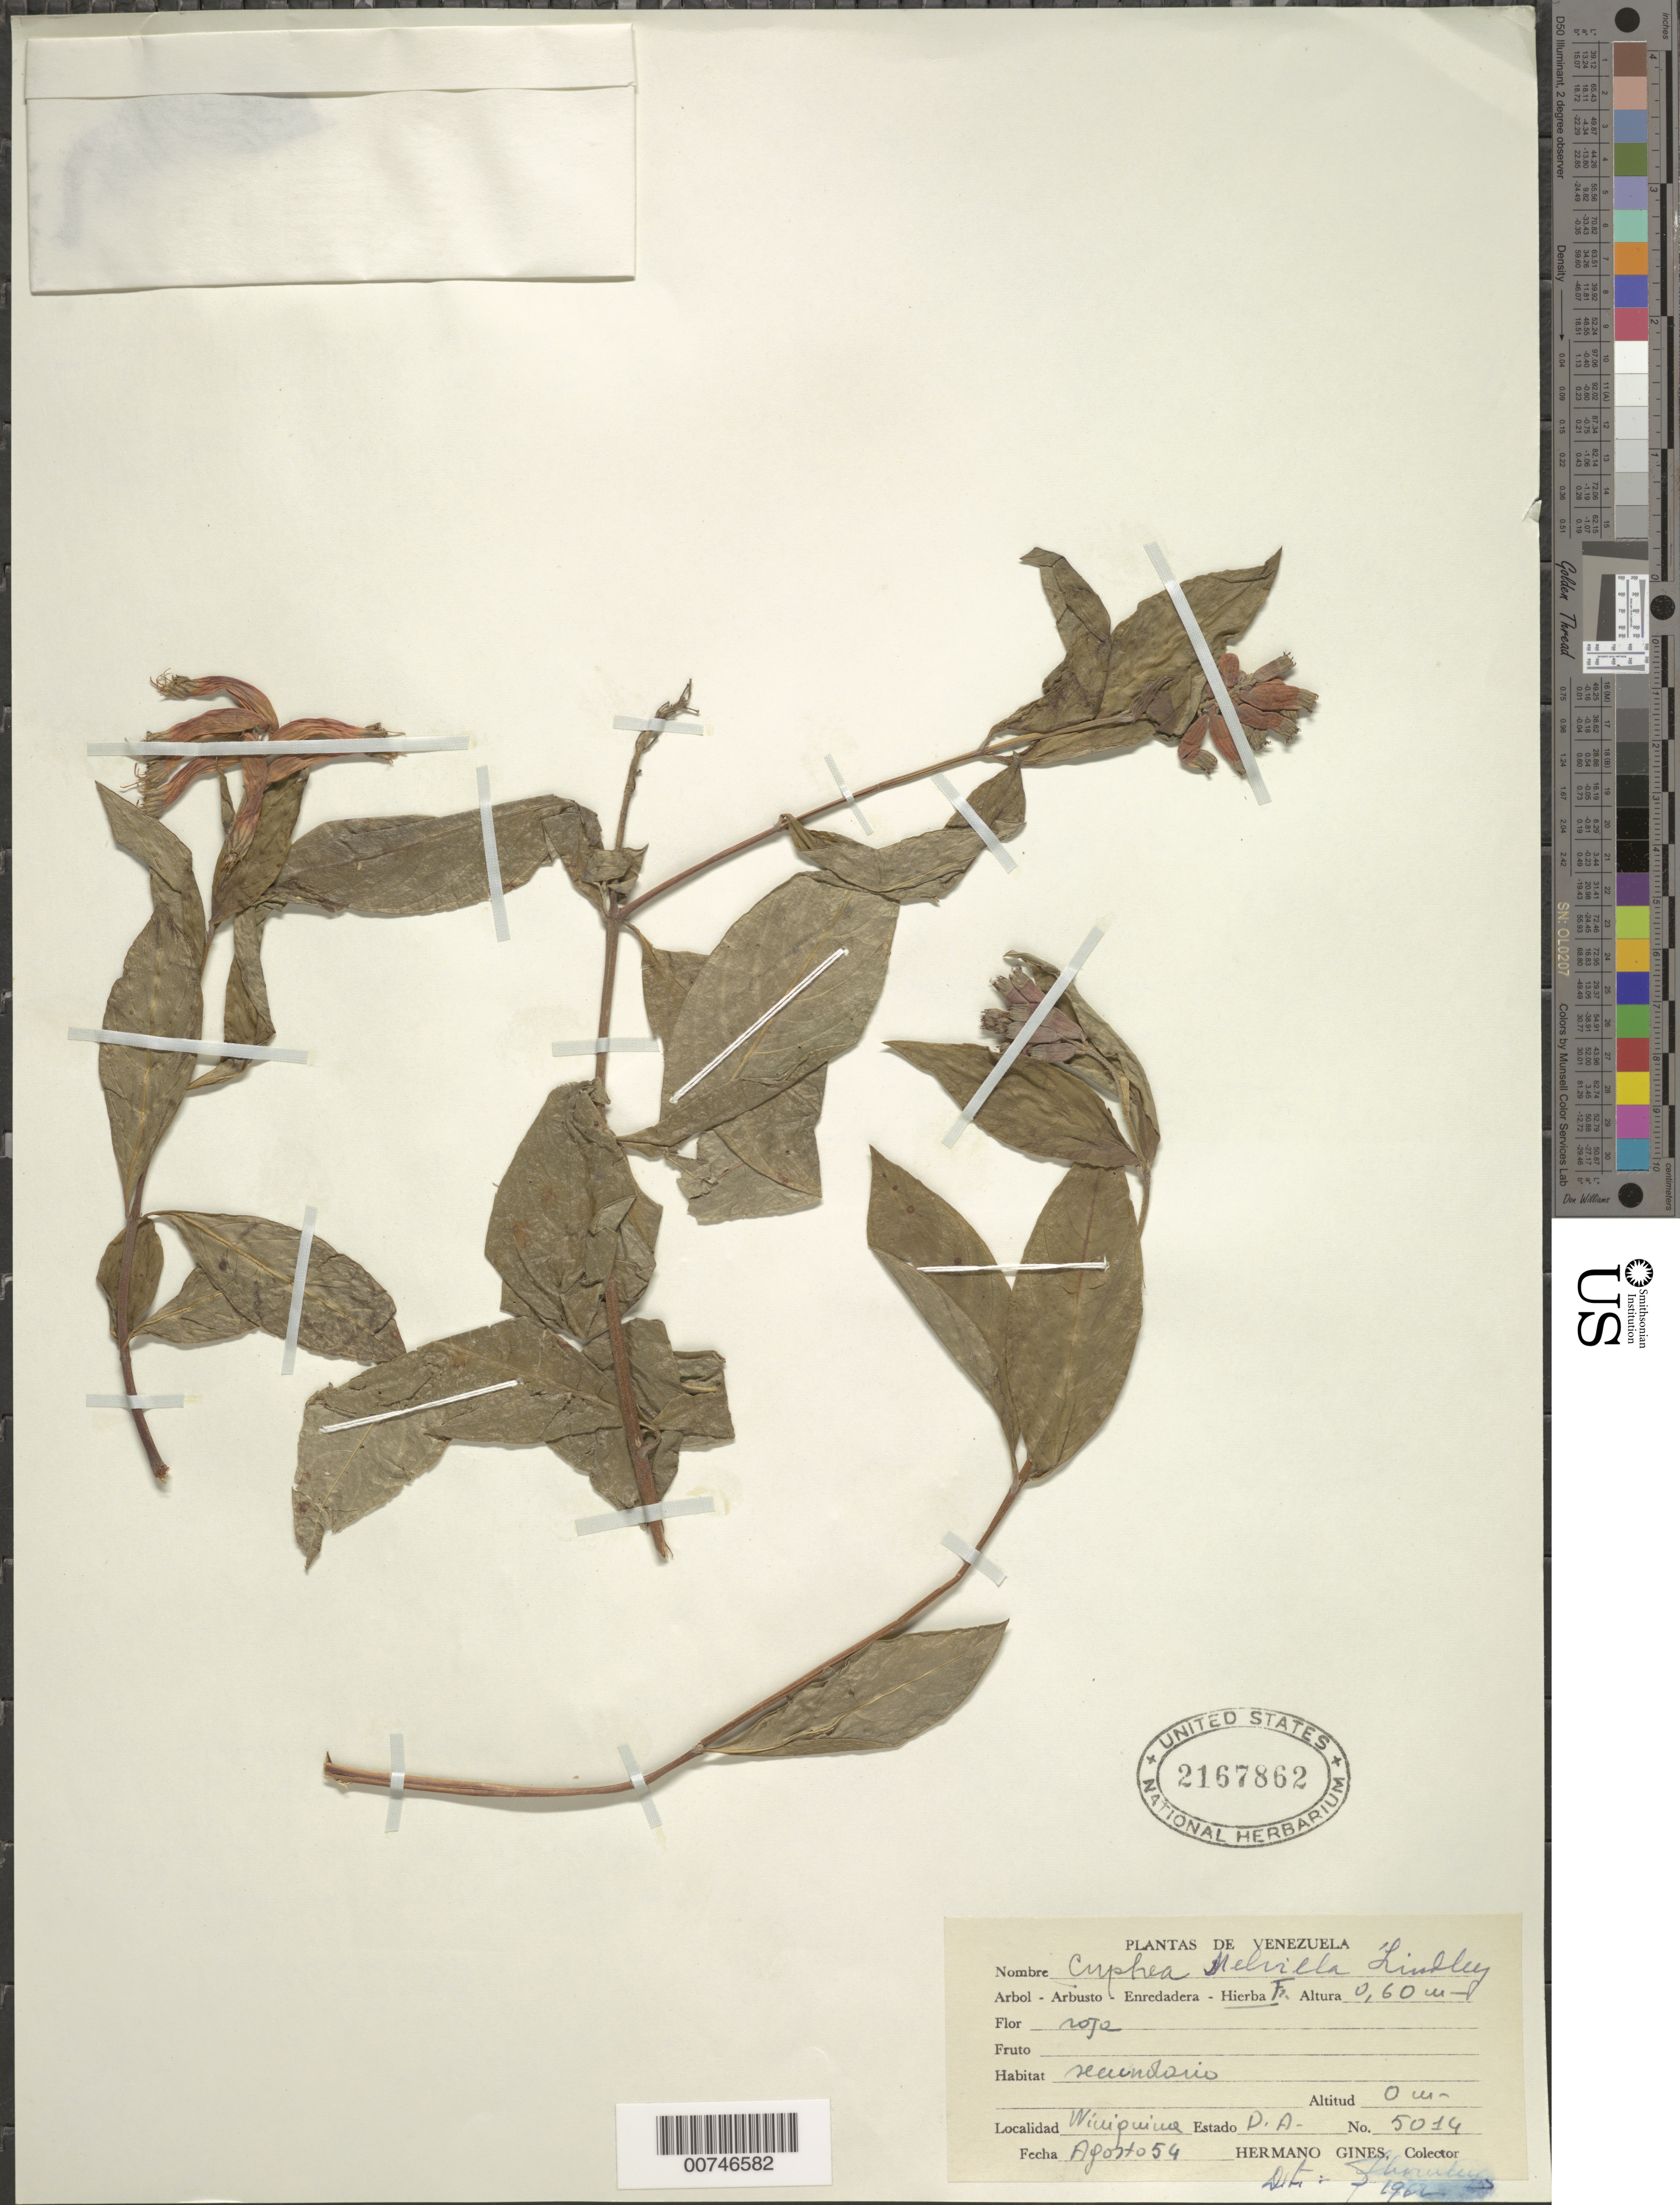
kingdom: Plantae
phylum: Tracheophyta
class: Magnoliopsida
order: Myrtales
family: Lythraceae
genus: Cuphea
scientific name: Cuphea melvilla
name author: Lindl.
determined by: Lourteig, A.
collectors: H. Gines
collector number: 5014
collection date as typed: Aug-54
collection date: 1954-08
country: Venezuela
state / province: Delta Amacuro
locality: C. Wiuiquina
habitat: Secondary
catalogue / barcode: US 2167862